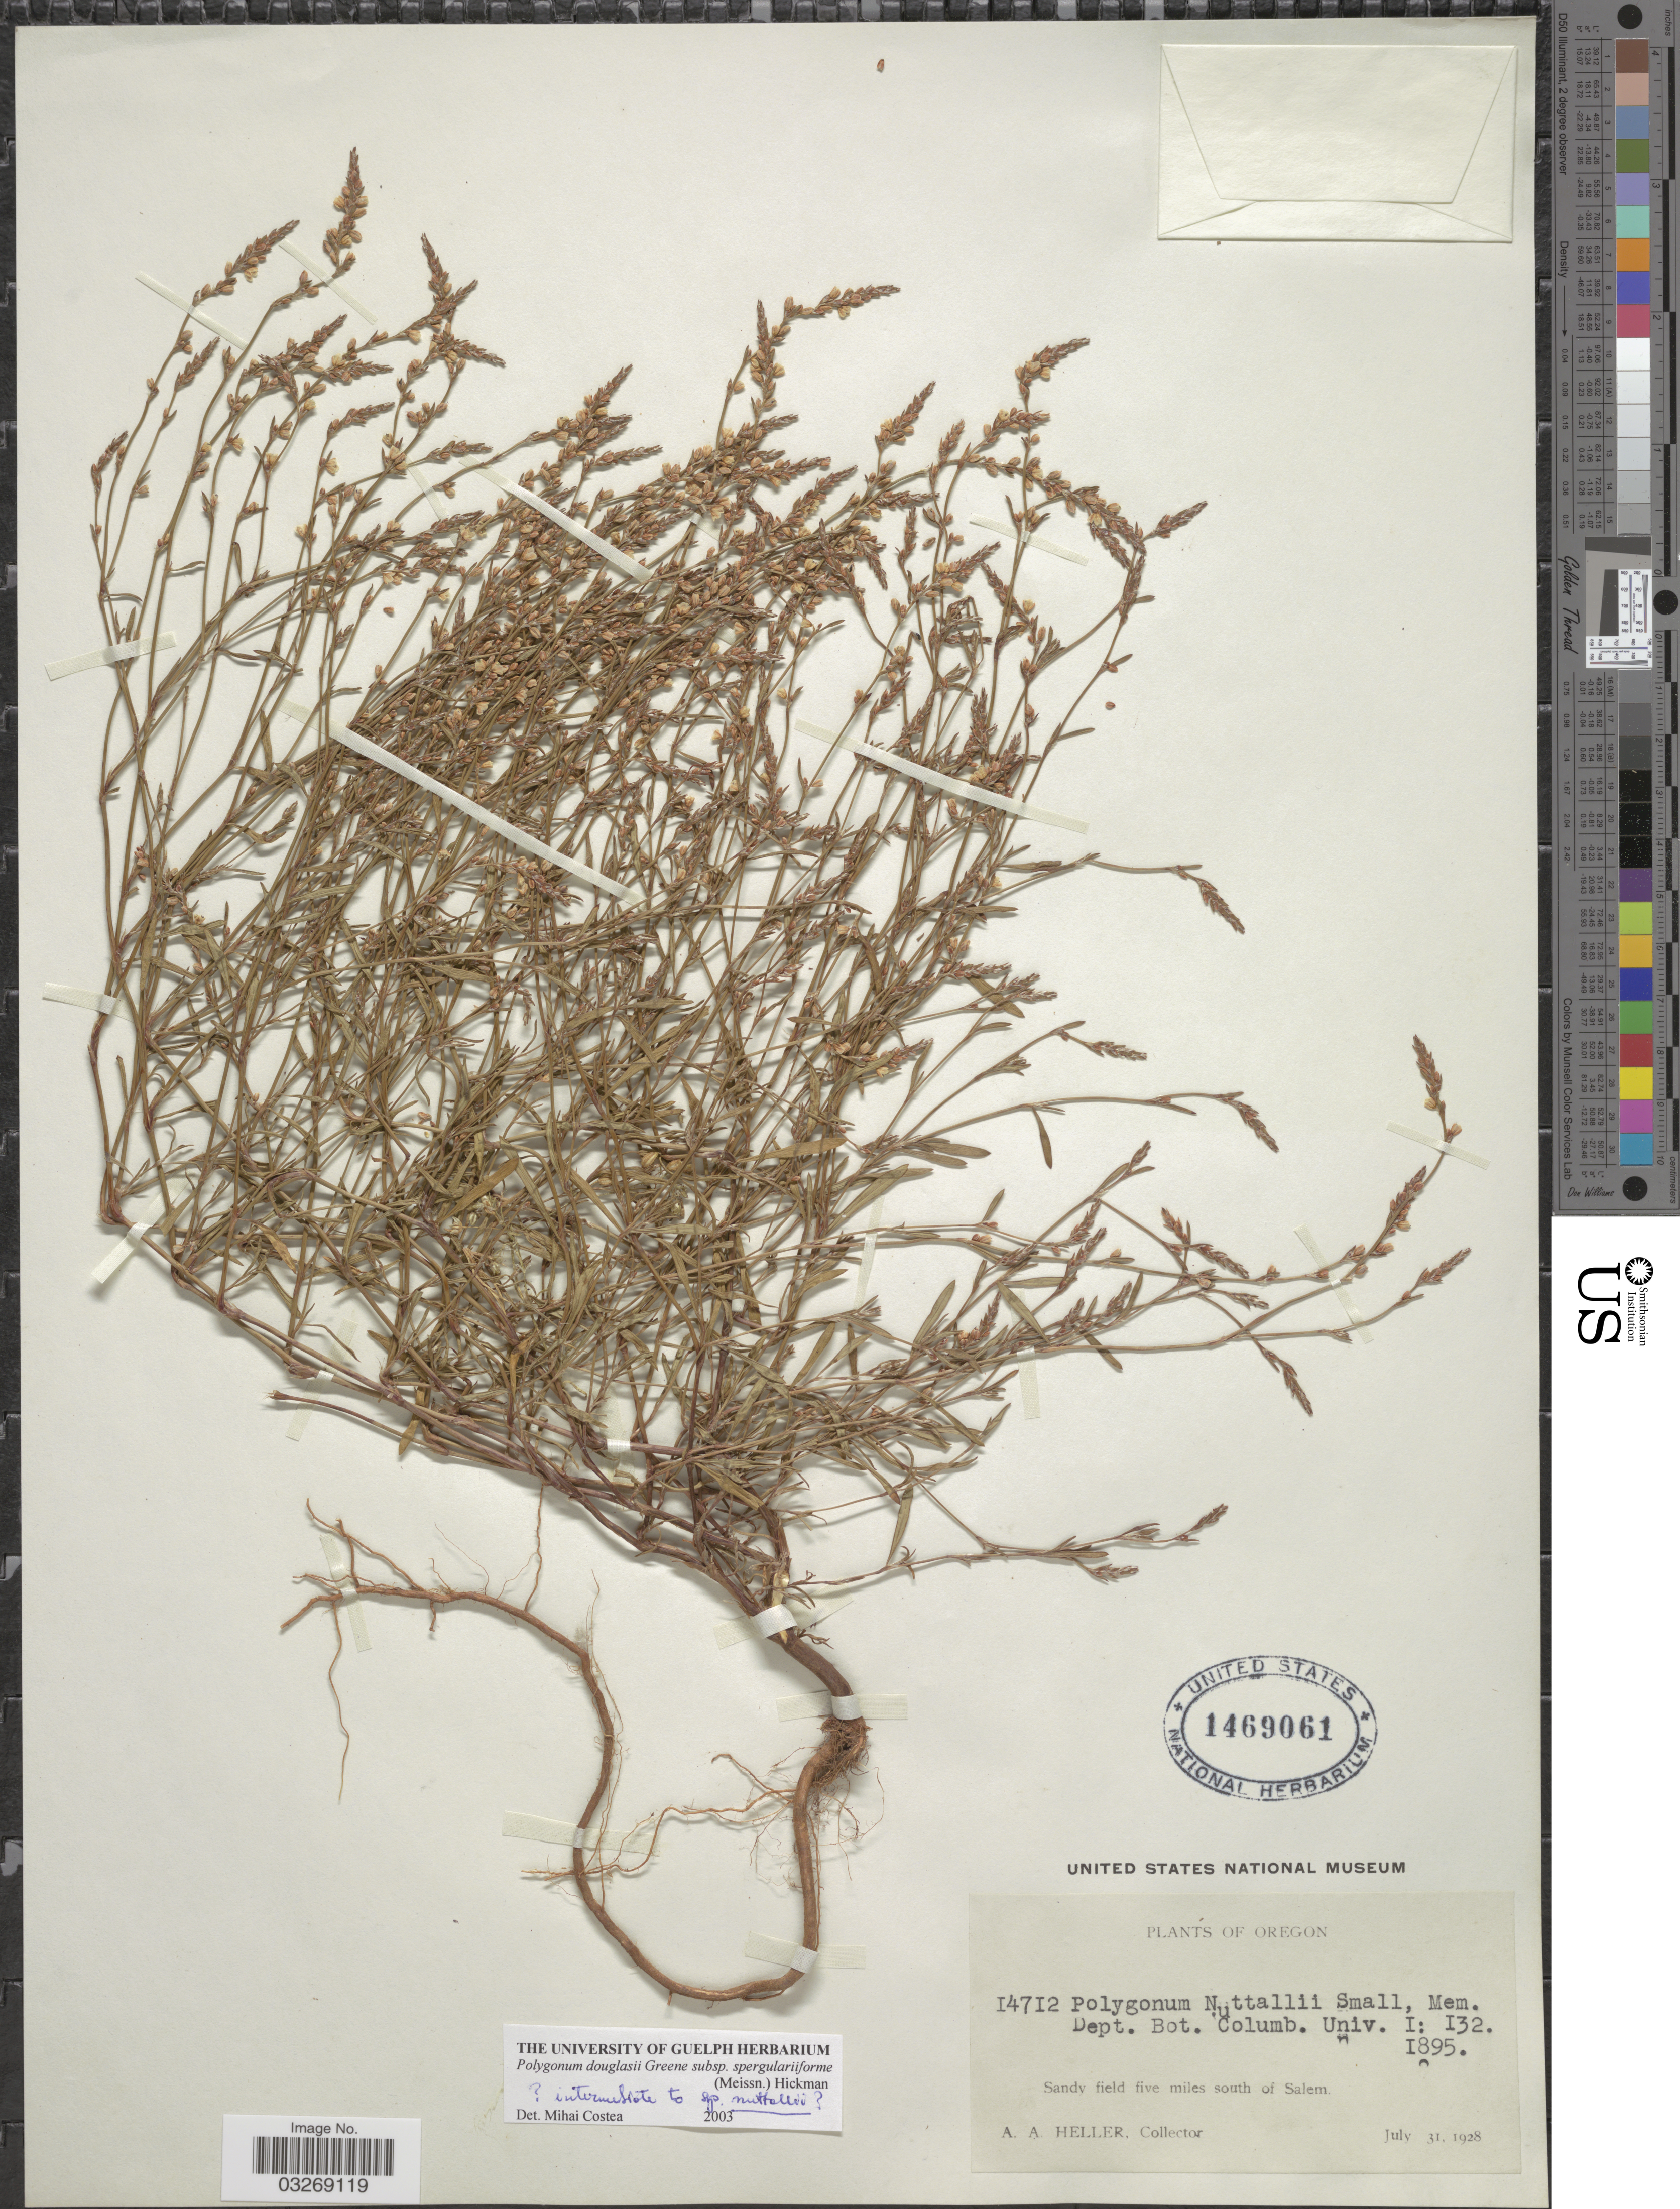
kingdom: Plantae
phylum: Tracheophyta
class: Magnoliopsida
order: Caryophyllales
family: Polygonaceae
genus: Polygonum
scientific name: Polygonum douglasii subsp. spergulariiforme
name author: (Meisn. ex Small) Hickman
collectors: A. A. Heller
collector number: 14712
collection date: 1928-07-31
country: United States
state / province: Oregon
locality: Sandy field five miles south of Salem.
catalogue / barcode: US 1469061